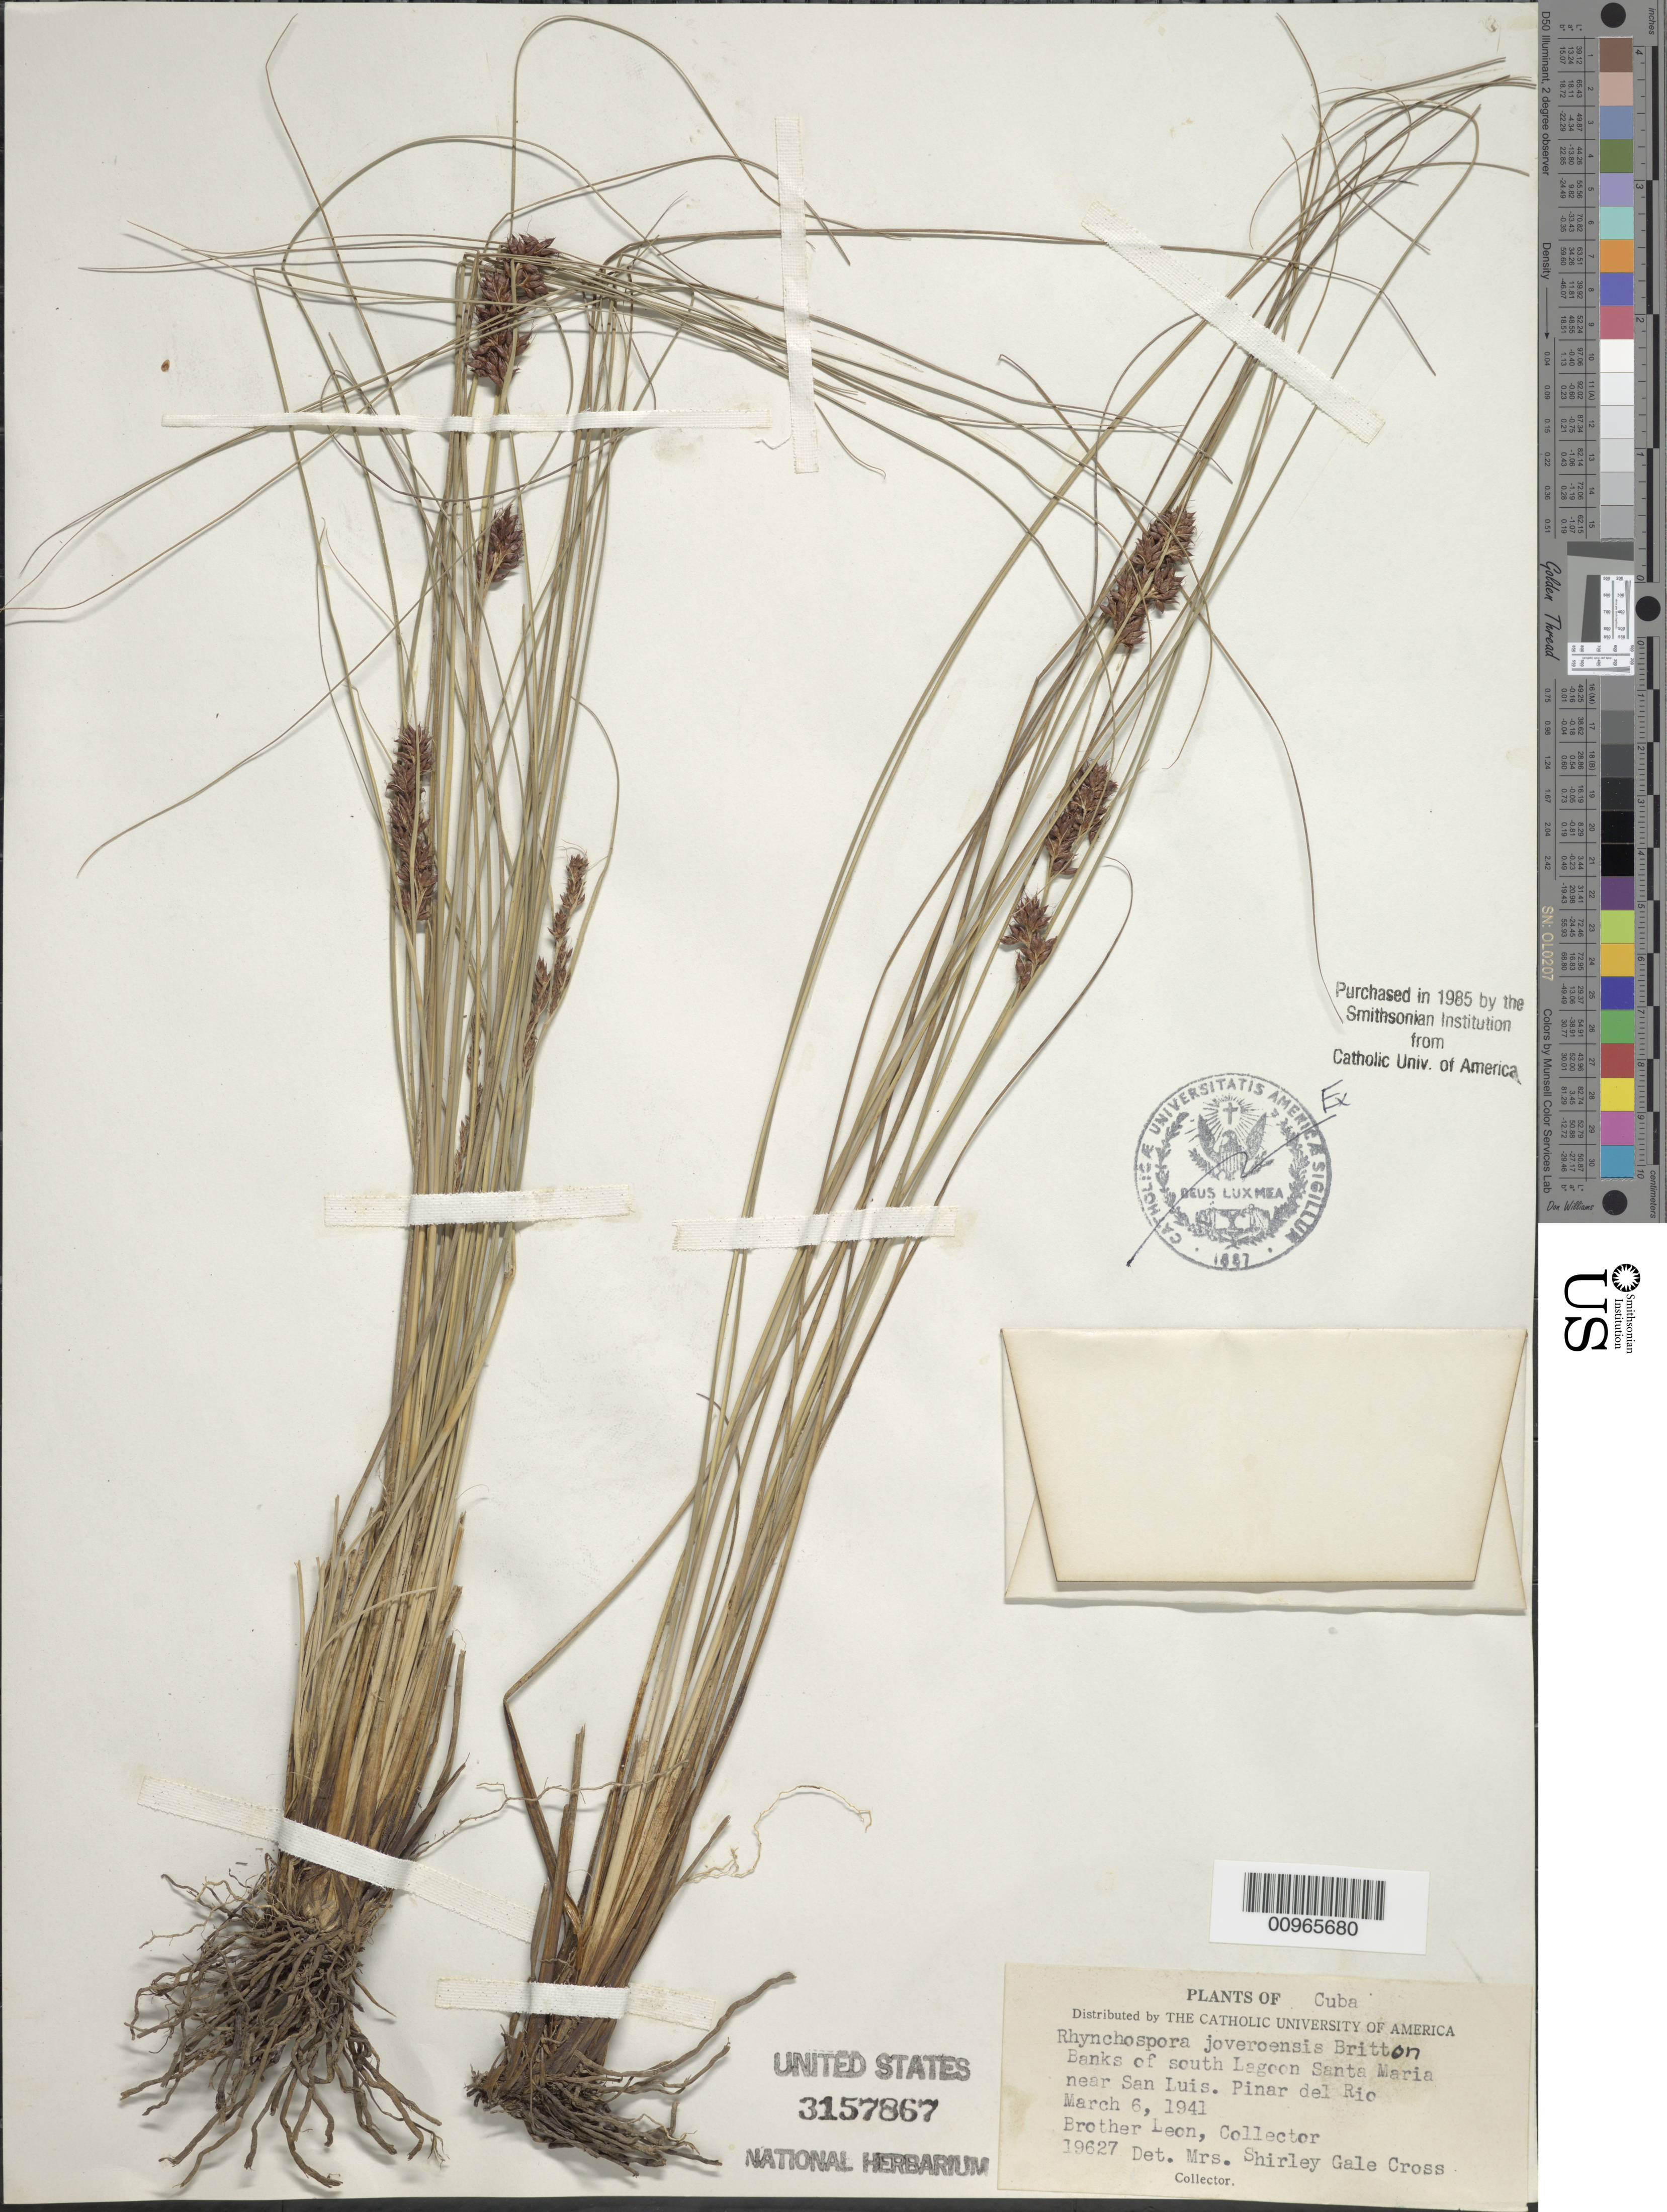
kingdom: Plantae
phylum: Tracheophyta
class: Liliopsida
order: Poales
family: Cyperaceae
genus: Rhynchospora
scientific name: Rhynchospora joveroensis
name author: Britton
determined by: Gale, S.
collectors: Bro. León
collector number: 19627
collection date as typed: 06 Mar 1941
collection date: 1941-03-06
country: Cuba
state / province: Pinar del Rio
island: Cuba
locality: Banks of south Lagoon Santa Maria, near San Luis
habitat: Banks of lagoon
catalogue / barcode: US 3157867